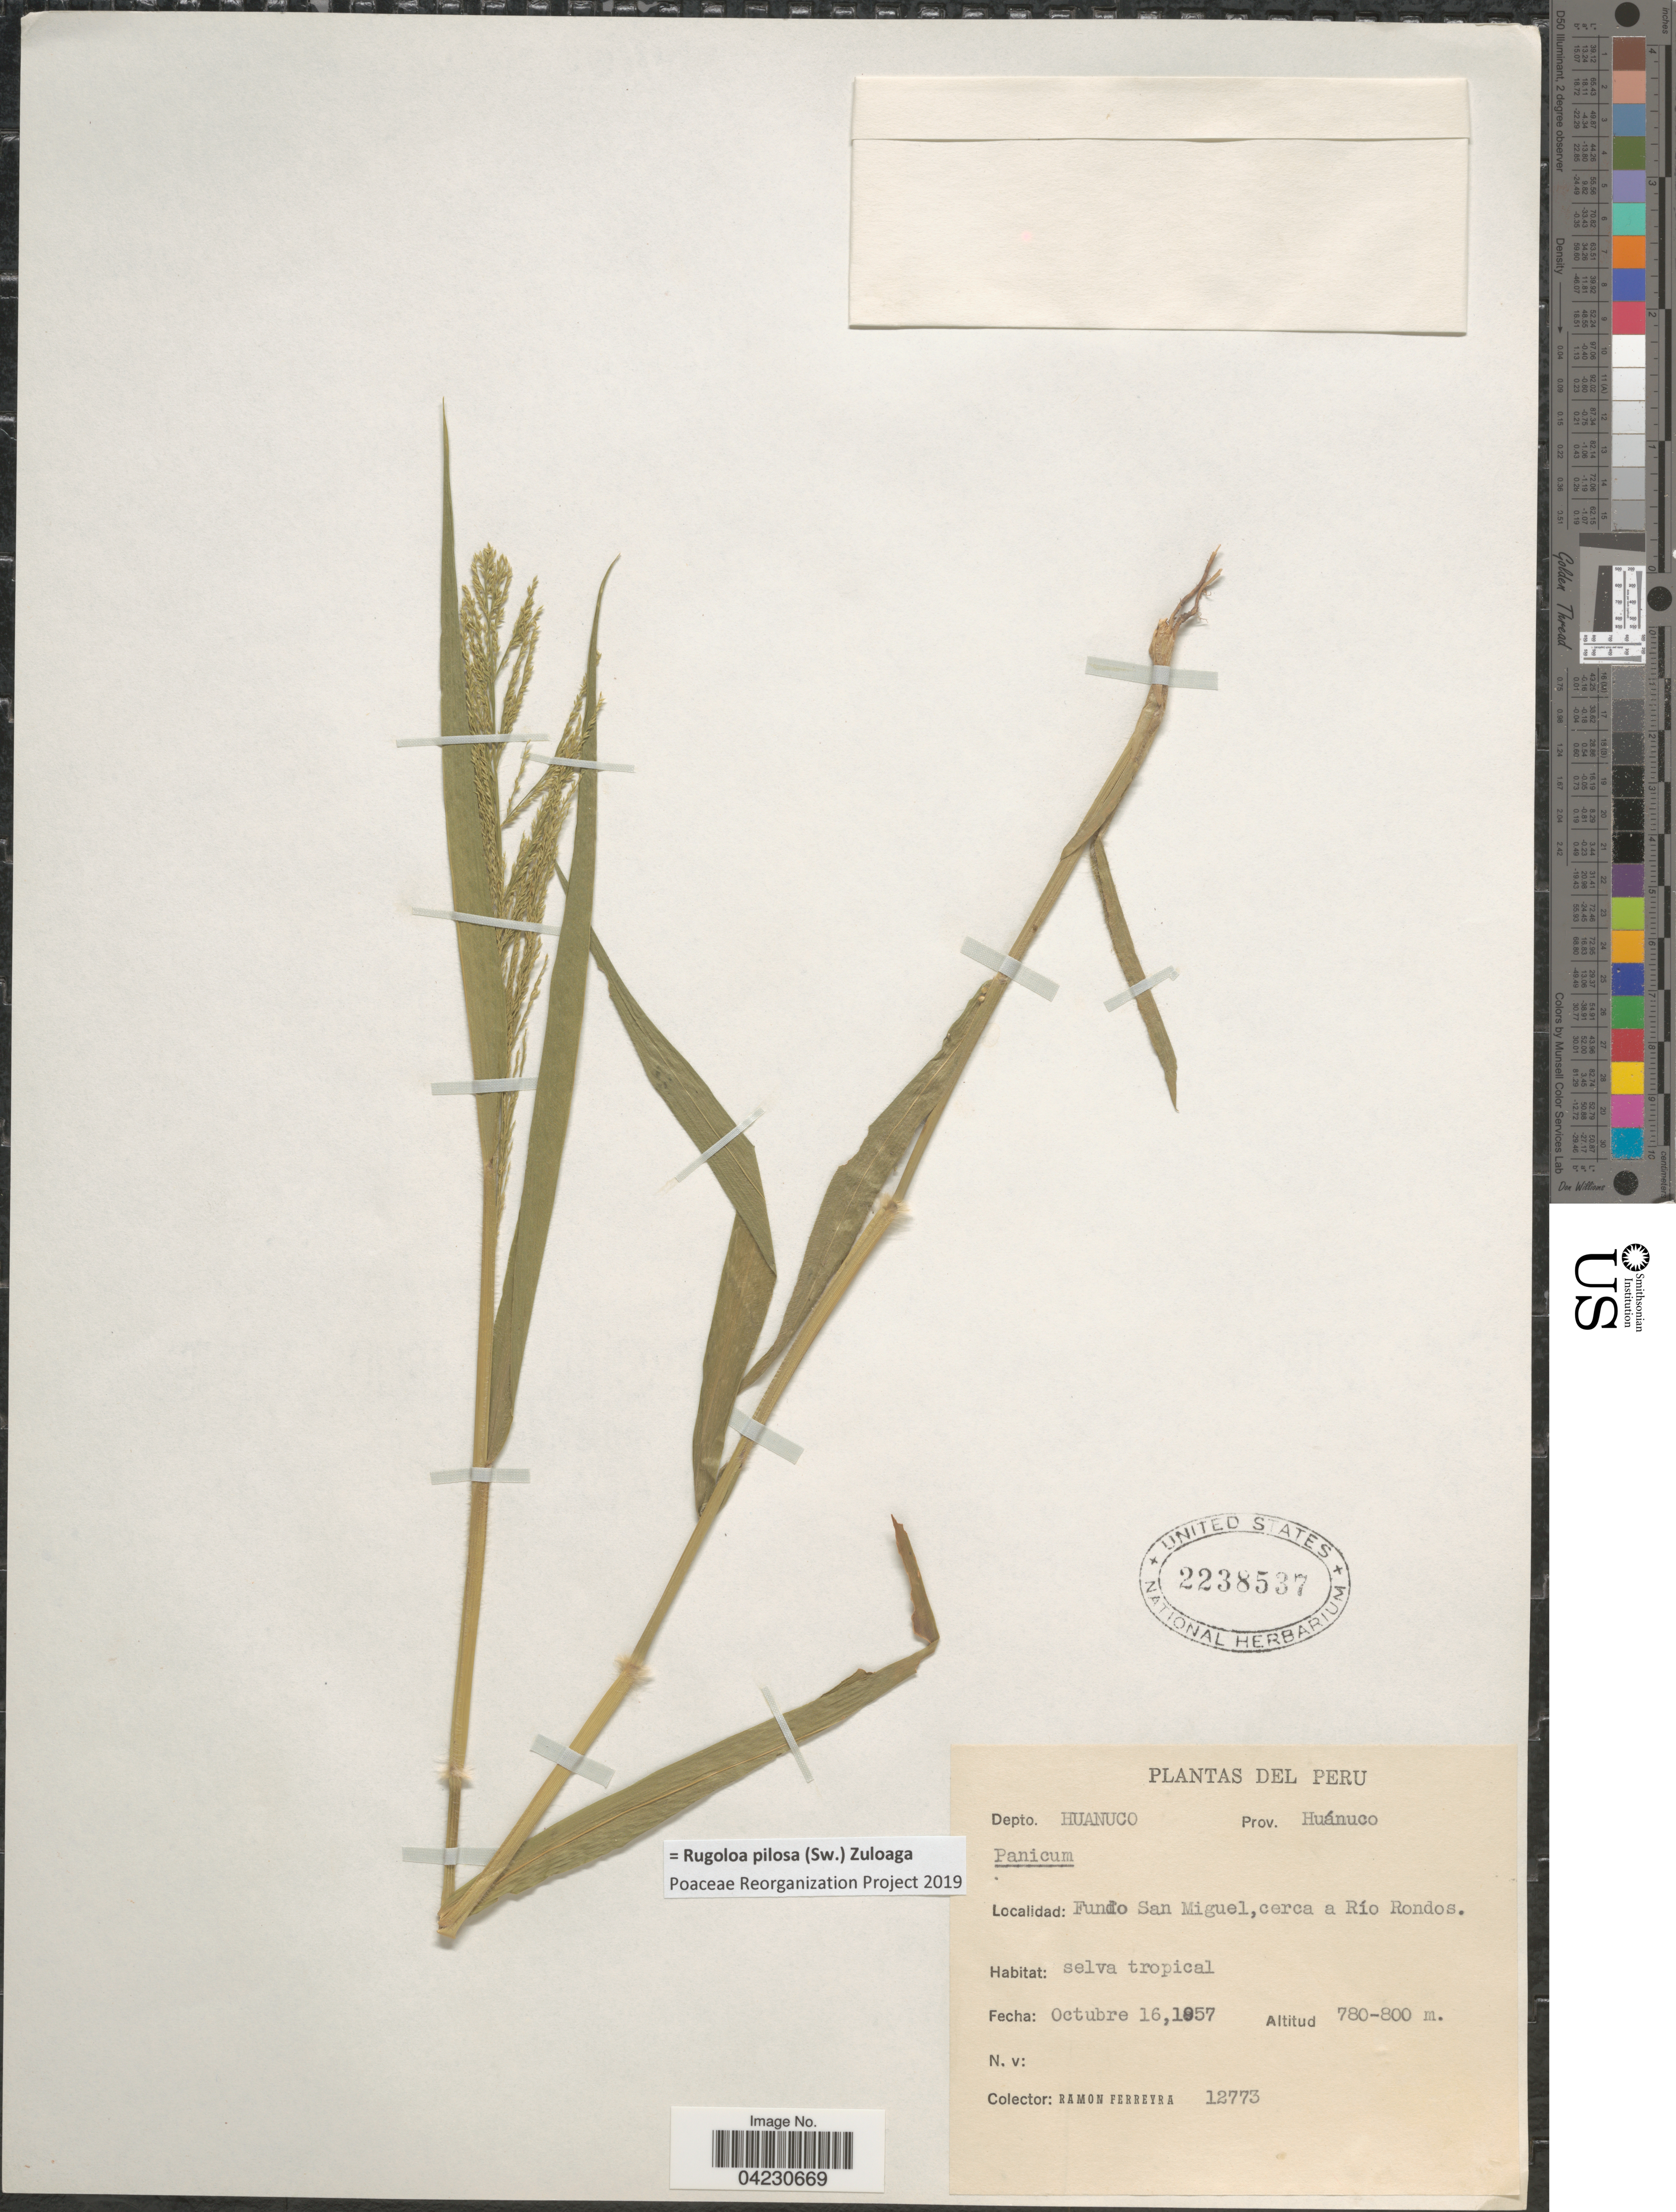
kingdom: Plantae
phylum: Tracheophyta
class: Liliopsida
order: Poales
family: Poaceae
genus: Rugoloa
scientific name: Rugoloa pilosa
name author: (Sw.) Zuloaga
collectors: R. A. Ferreyra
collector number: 12773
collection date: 1957-10-16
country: Peru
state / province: Huánuco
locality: Depto. Huanuco. Fundo San Miguel,cerca a Río Rondos.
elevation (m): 780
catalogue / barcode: US 2238537